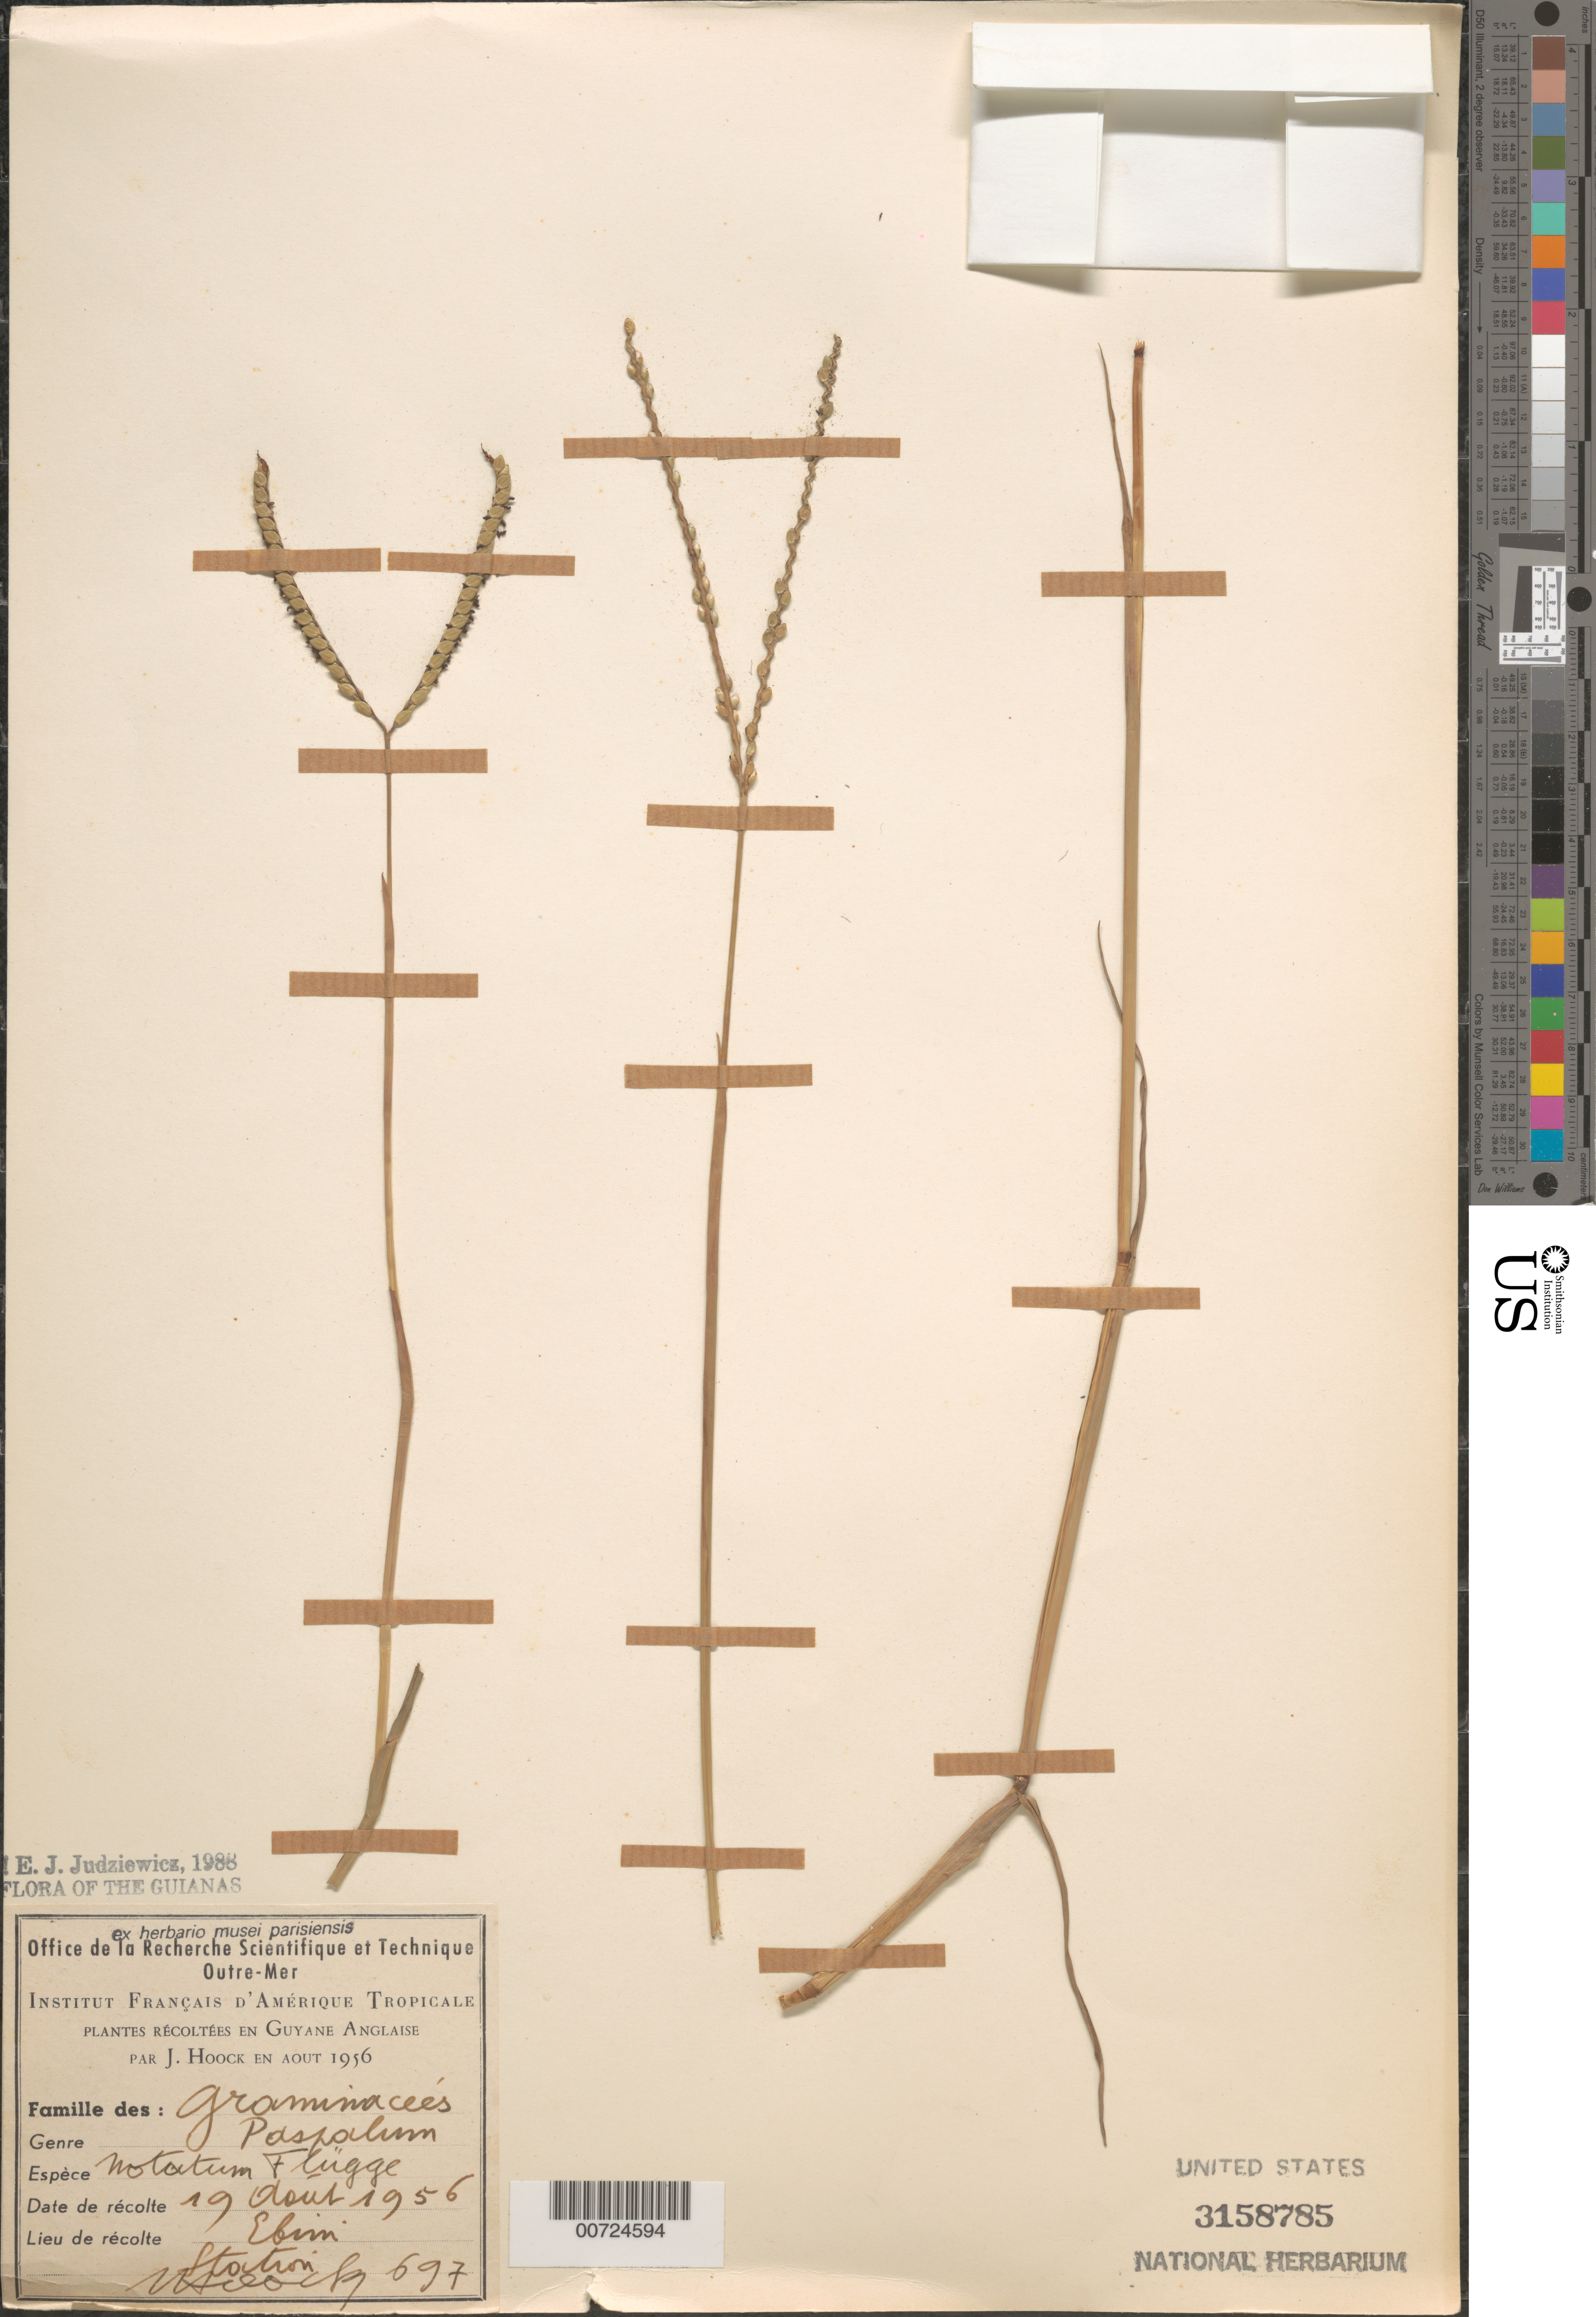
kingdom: Plantae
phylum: Tracheophyta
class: Liliopsida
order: Poales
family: Poaceae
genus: Paspalum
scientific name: Paspalum notatum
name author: Flüggé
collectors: J. Hoock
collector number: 697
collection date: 1956-08-19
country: Guyana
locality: Guyane Anglaise. Ebin Station.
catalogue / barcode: US 3158785